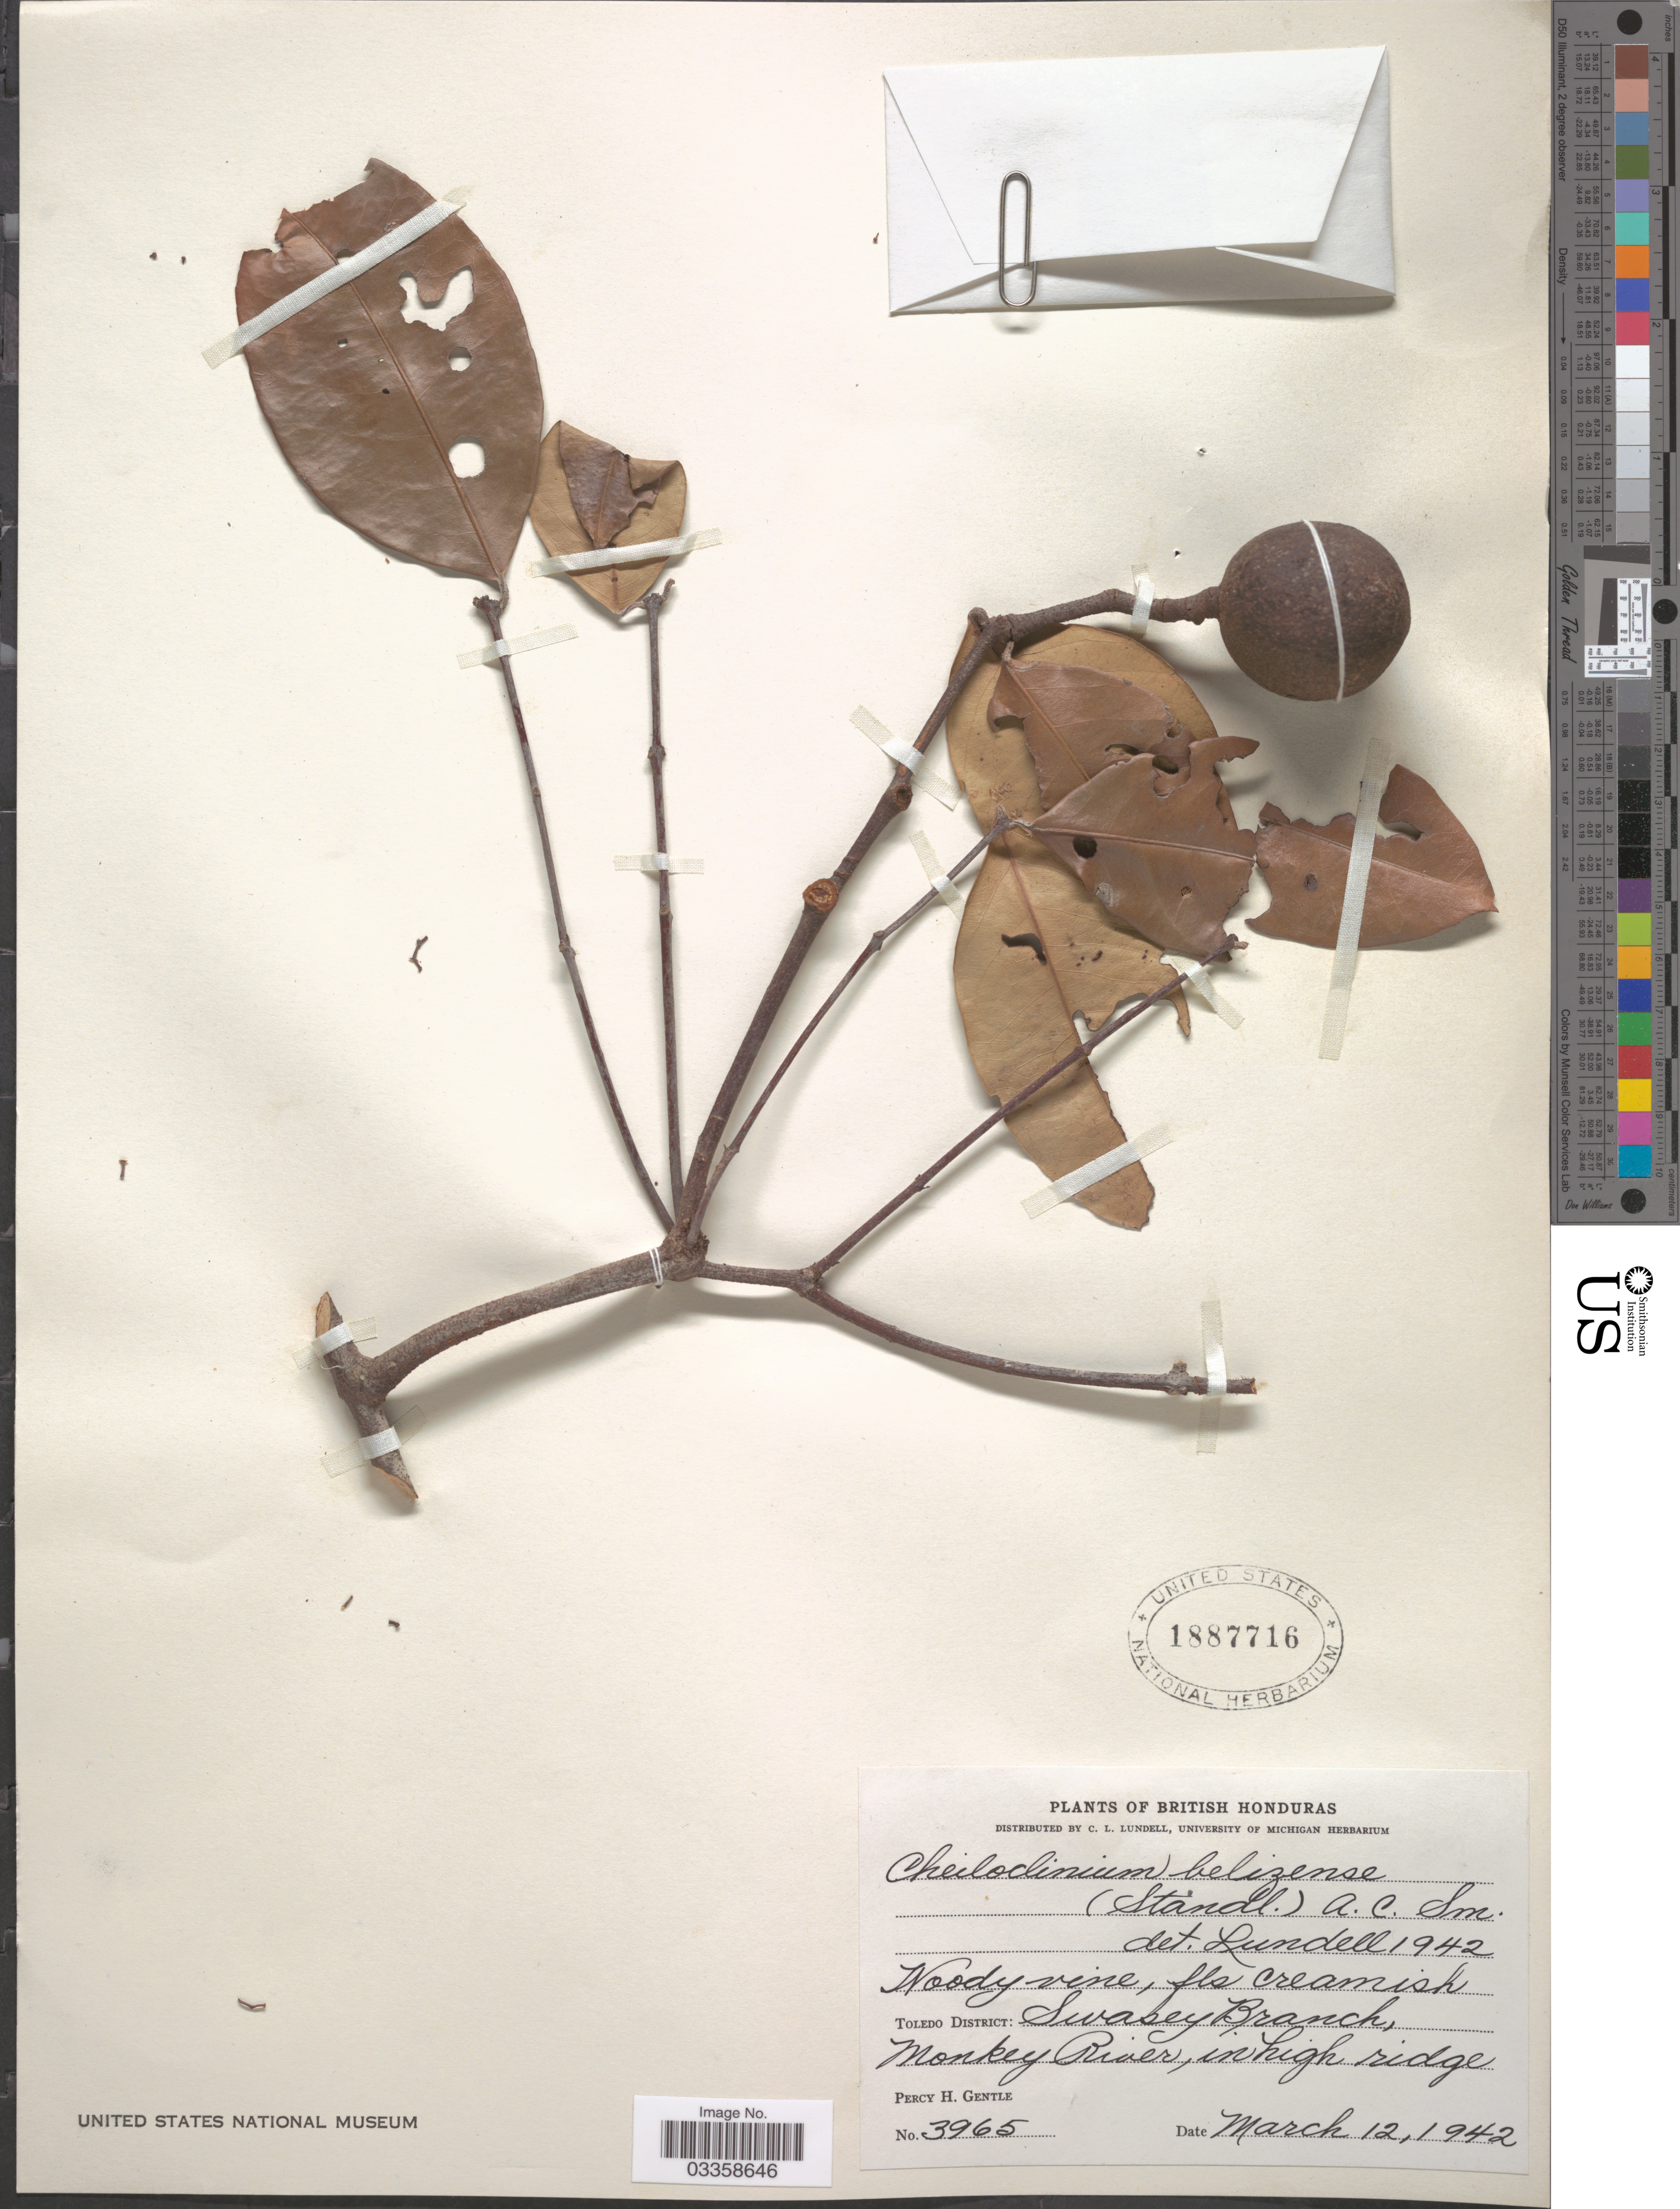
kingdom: Plantae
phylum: Tracheophyta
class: Magnoliopsida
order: Celastrales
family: Celastraceae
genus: Cheiloclinium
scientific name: Cheiloclinium belizense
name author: (Standl.) A.C. Sm.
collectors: P. H. Gentle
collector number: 3965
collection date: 1942-03-12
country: Belize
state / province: Toledo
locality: British Honduras, Toledo District: Swasey Branch, Monkey River.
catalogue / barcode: US 1887716